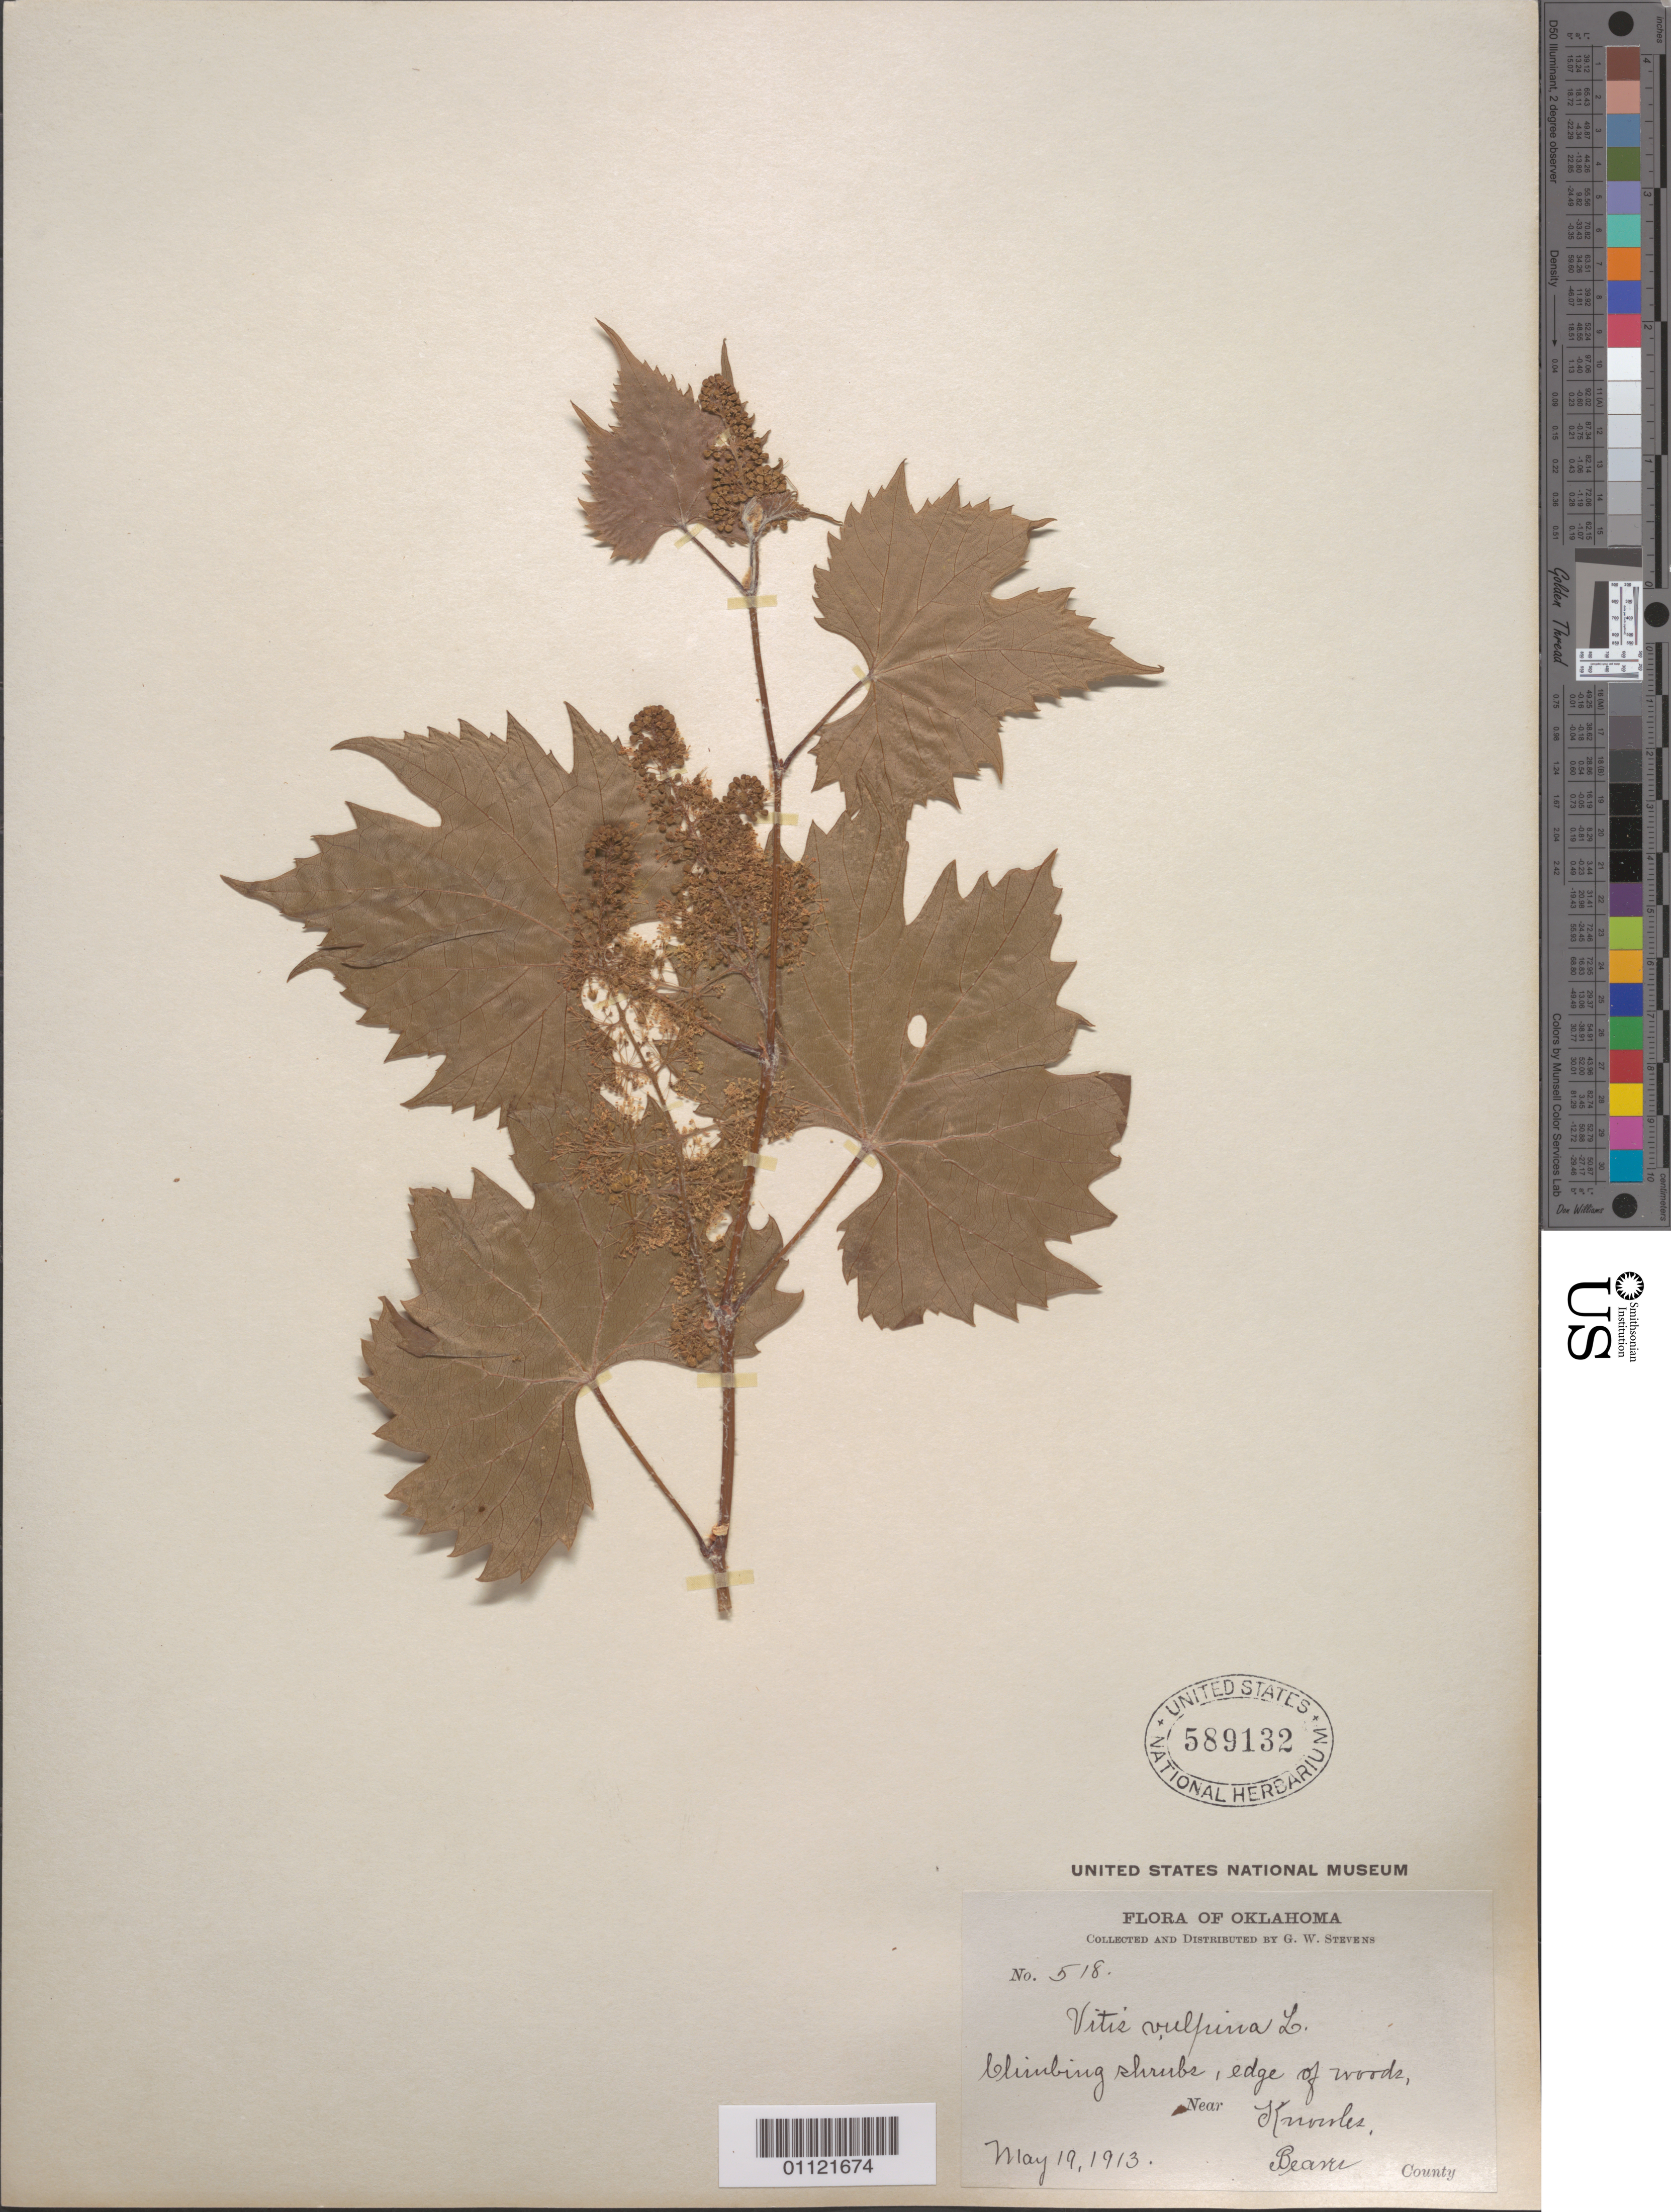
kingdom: Plantae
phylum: Tracheophyta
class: Magnoliopsida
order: Vitales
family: Vitaceae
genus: Vitis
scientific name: Vitis vulpina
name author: L.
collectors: G. Stevens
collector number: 518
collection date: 1913-05-19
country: United States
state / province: Oklahoma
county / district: Beaver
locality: Near Knowles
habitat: edge of woods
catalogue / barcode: US 589132